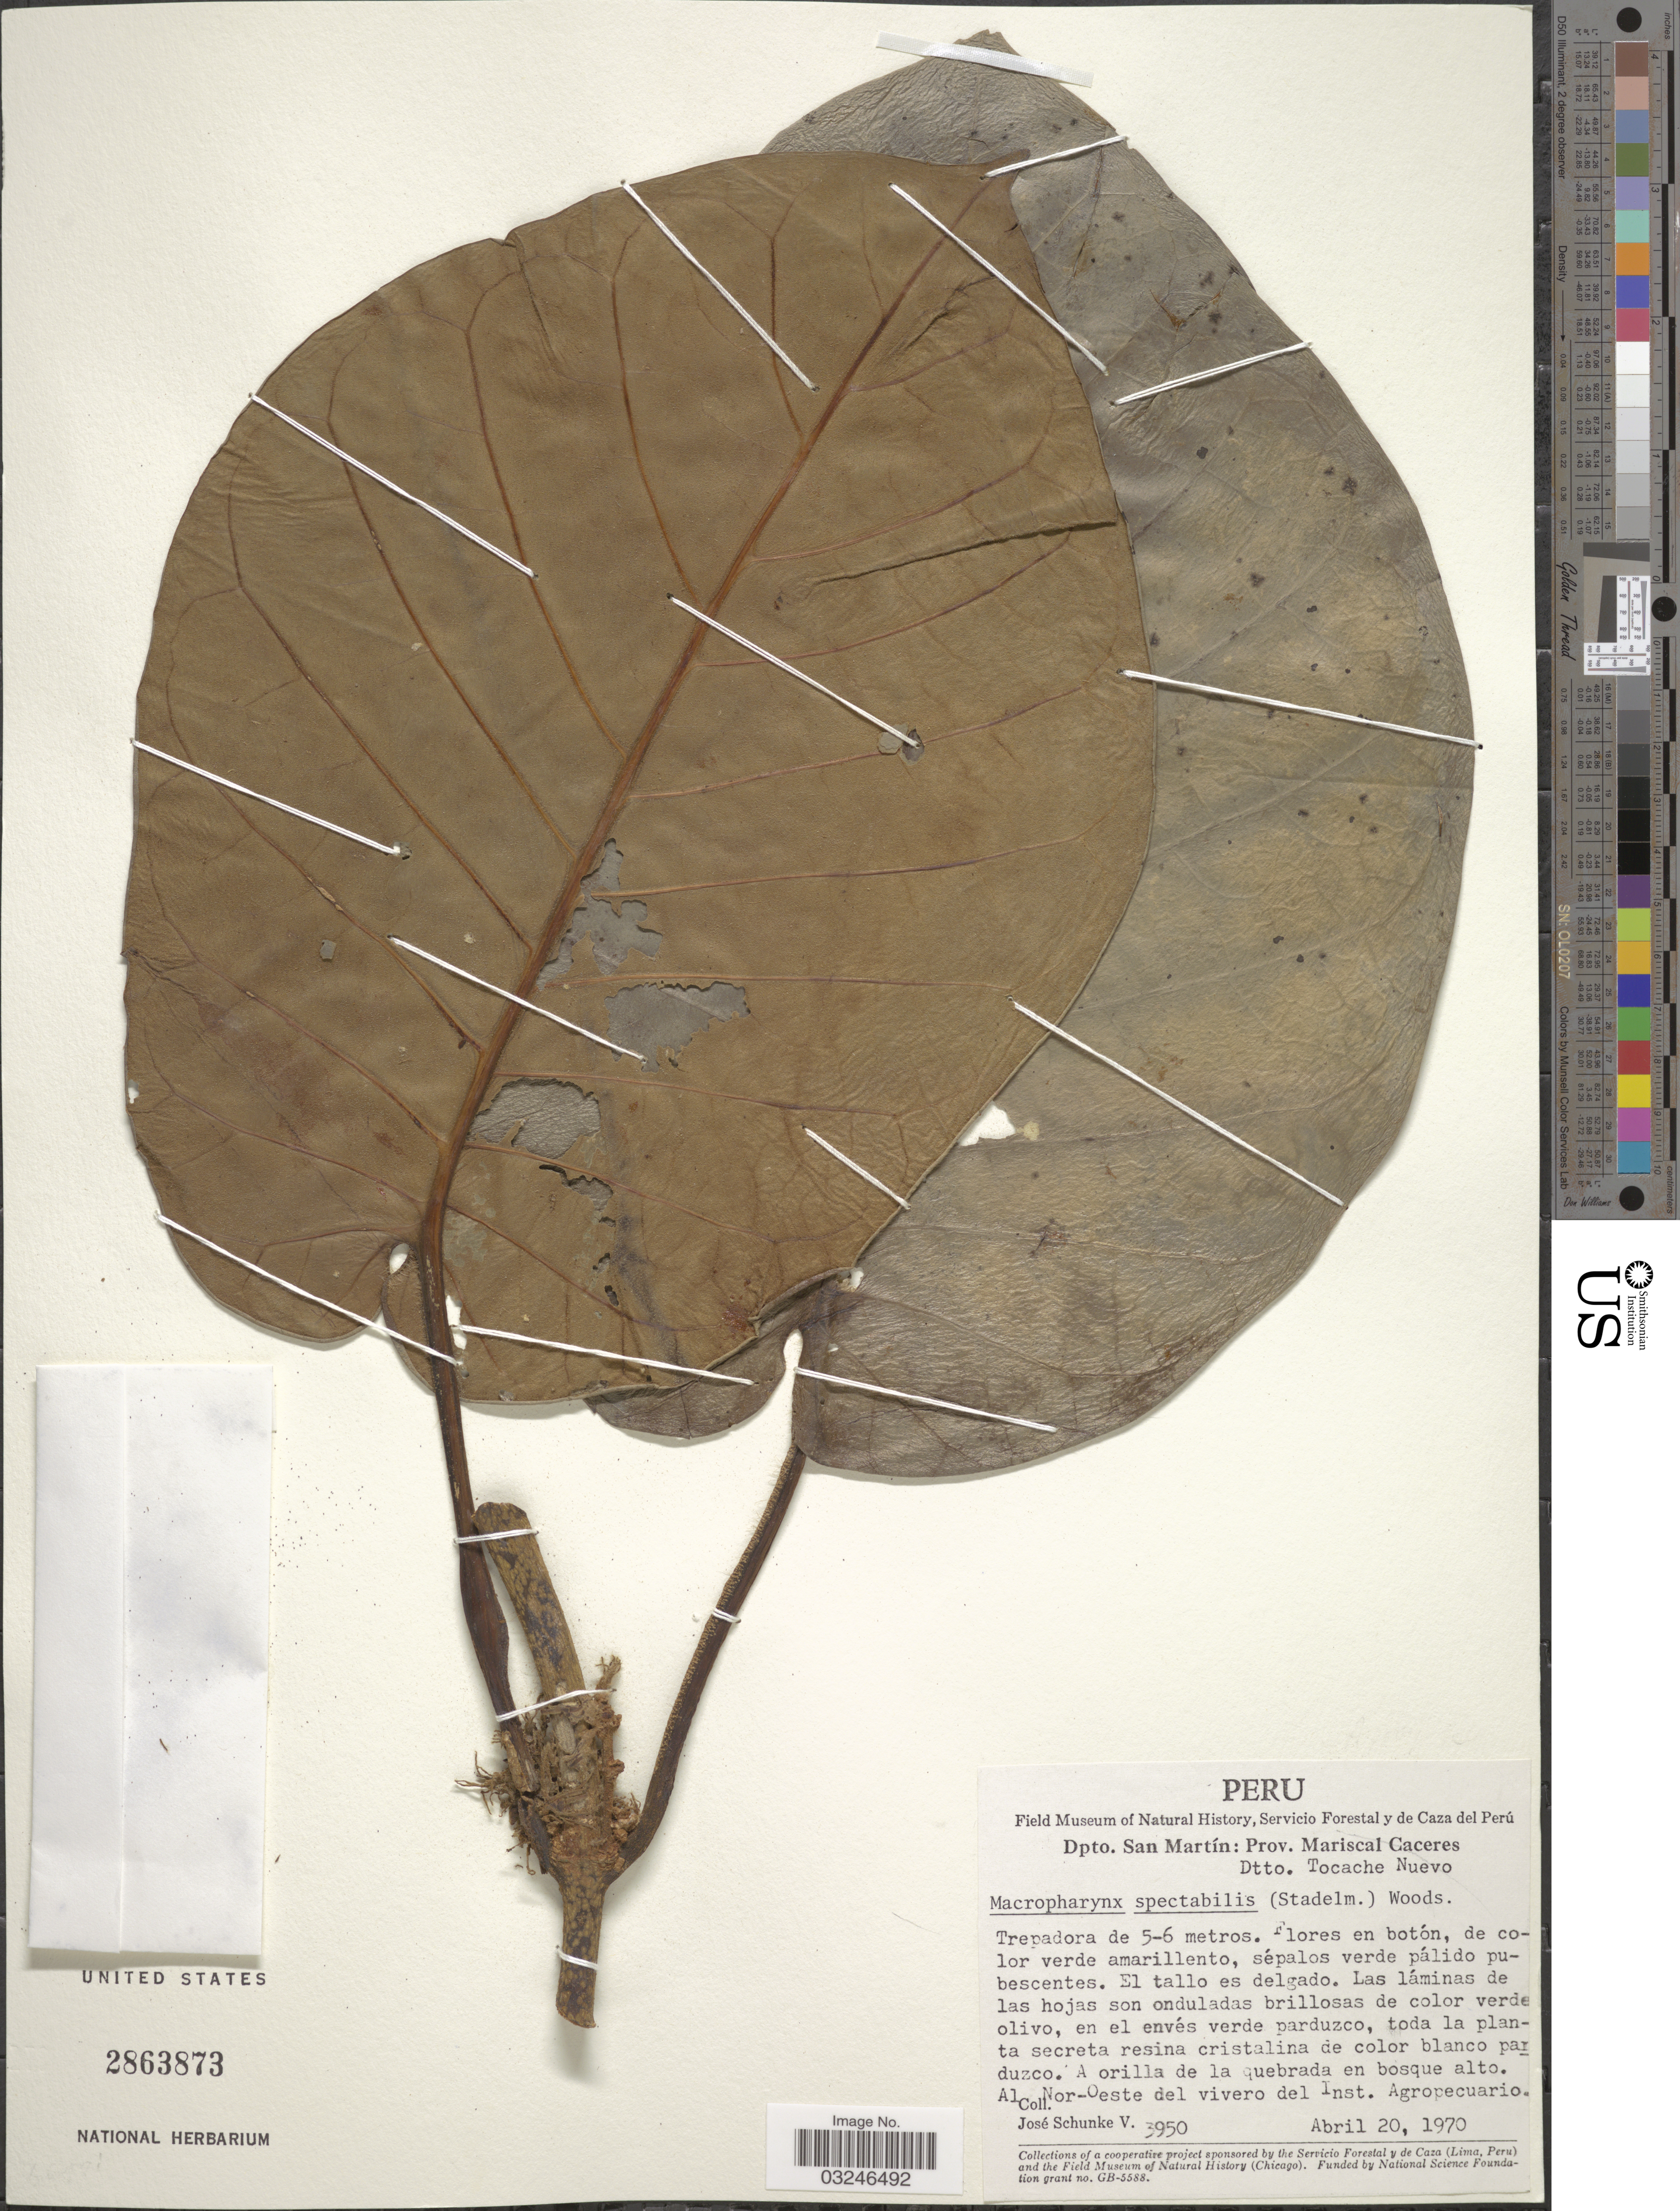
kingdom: Plantae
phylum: Tracheophyta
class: Magnoliopsida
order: Gentianales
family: Apocynaceae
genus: Macropharynx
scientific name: Macropharynx spectabilis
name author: (Stadelm.) Woodson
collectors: J. Schunke Vigo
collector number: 3950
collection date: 1970-04-20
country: Peru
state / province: San Martín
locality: Dpto. San Martín: Prov. Mariscal Caceres. Dtto. Tocache Nuevo. Al Nor-Oeste del vivero del Inst. Agropecuario.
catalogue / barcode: US 2863873